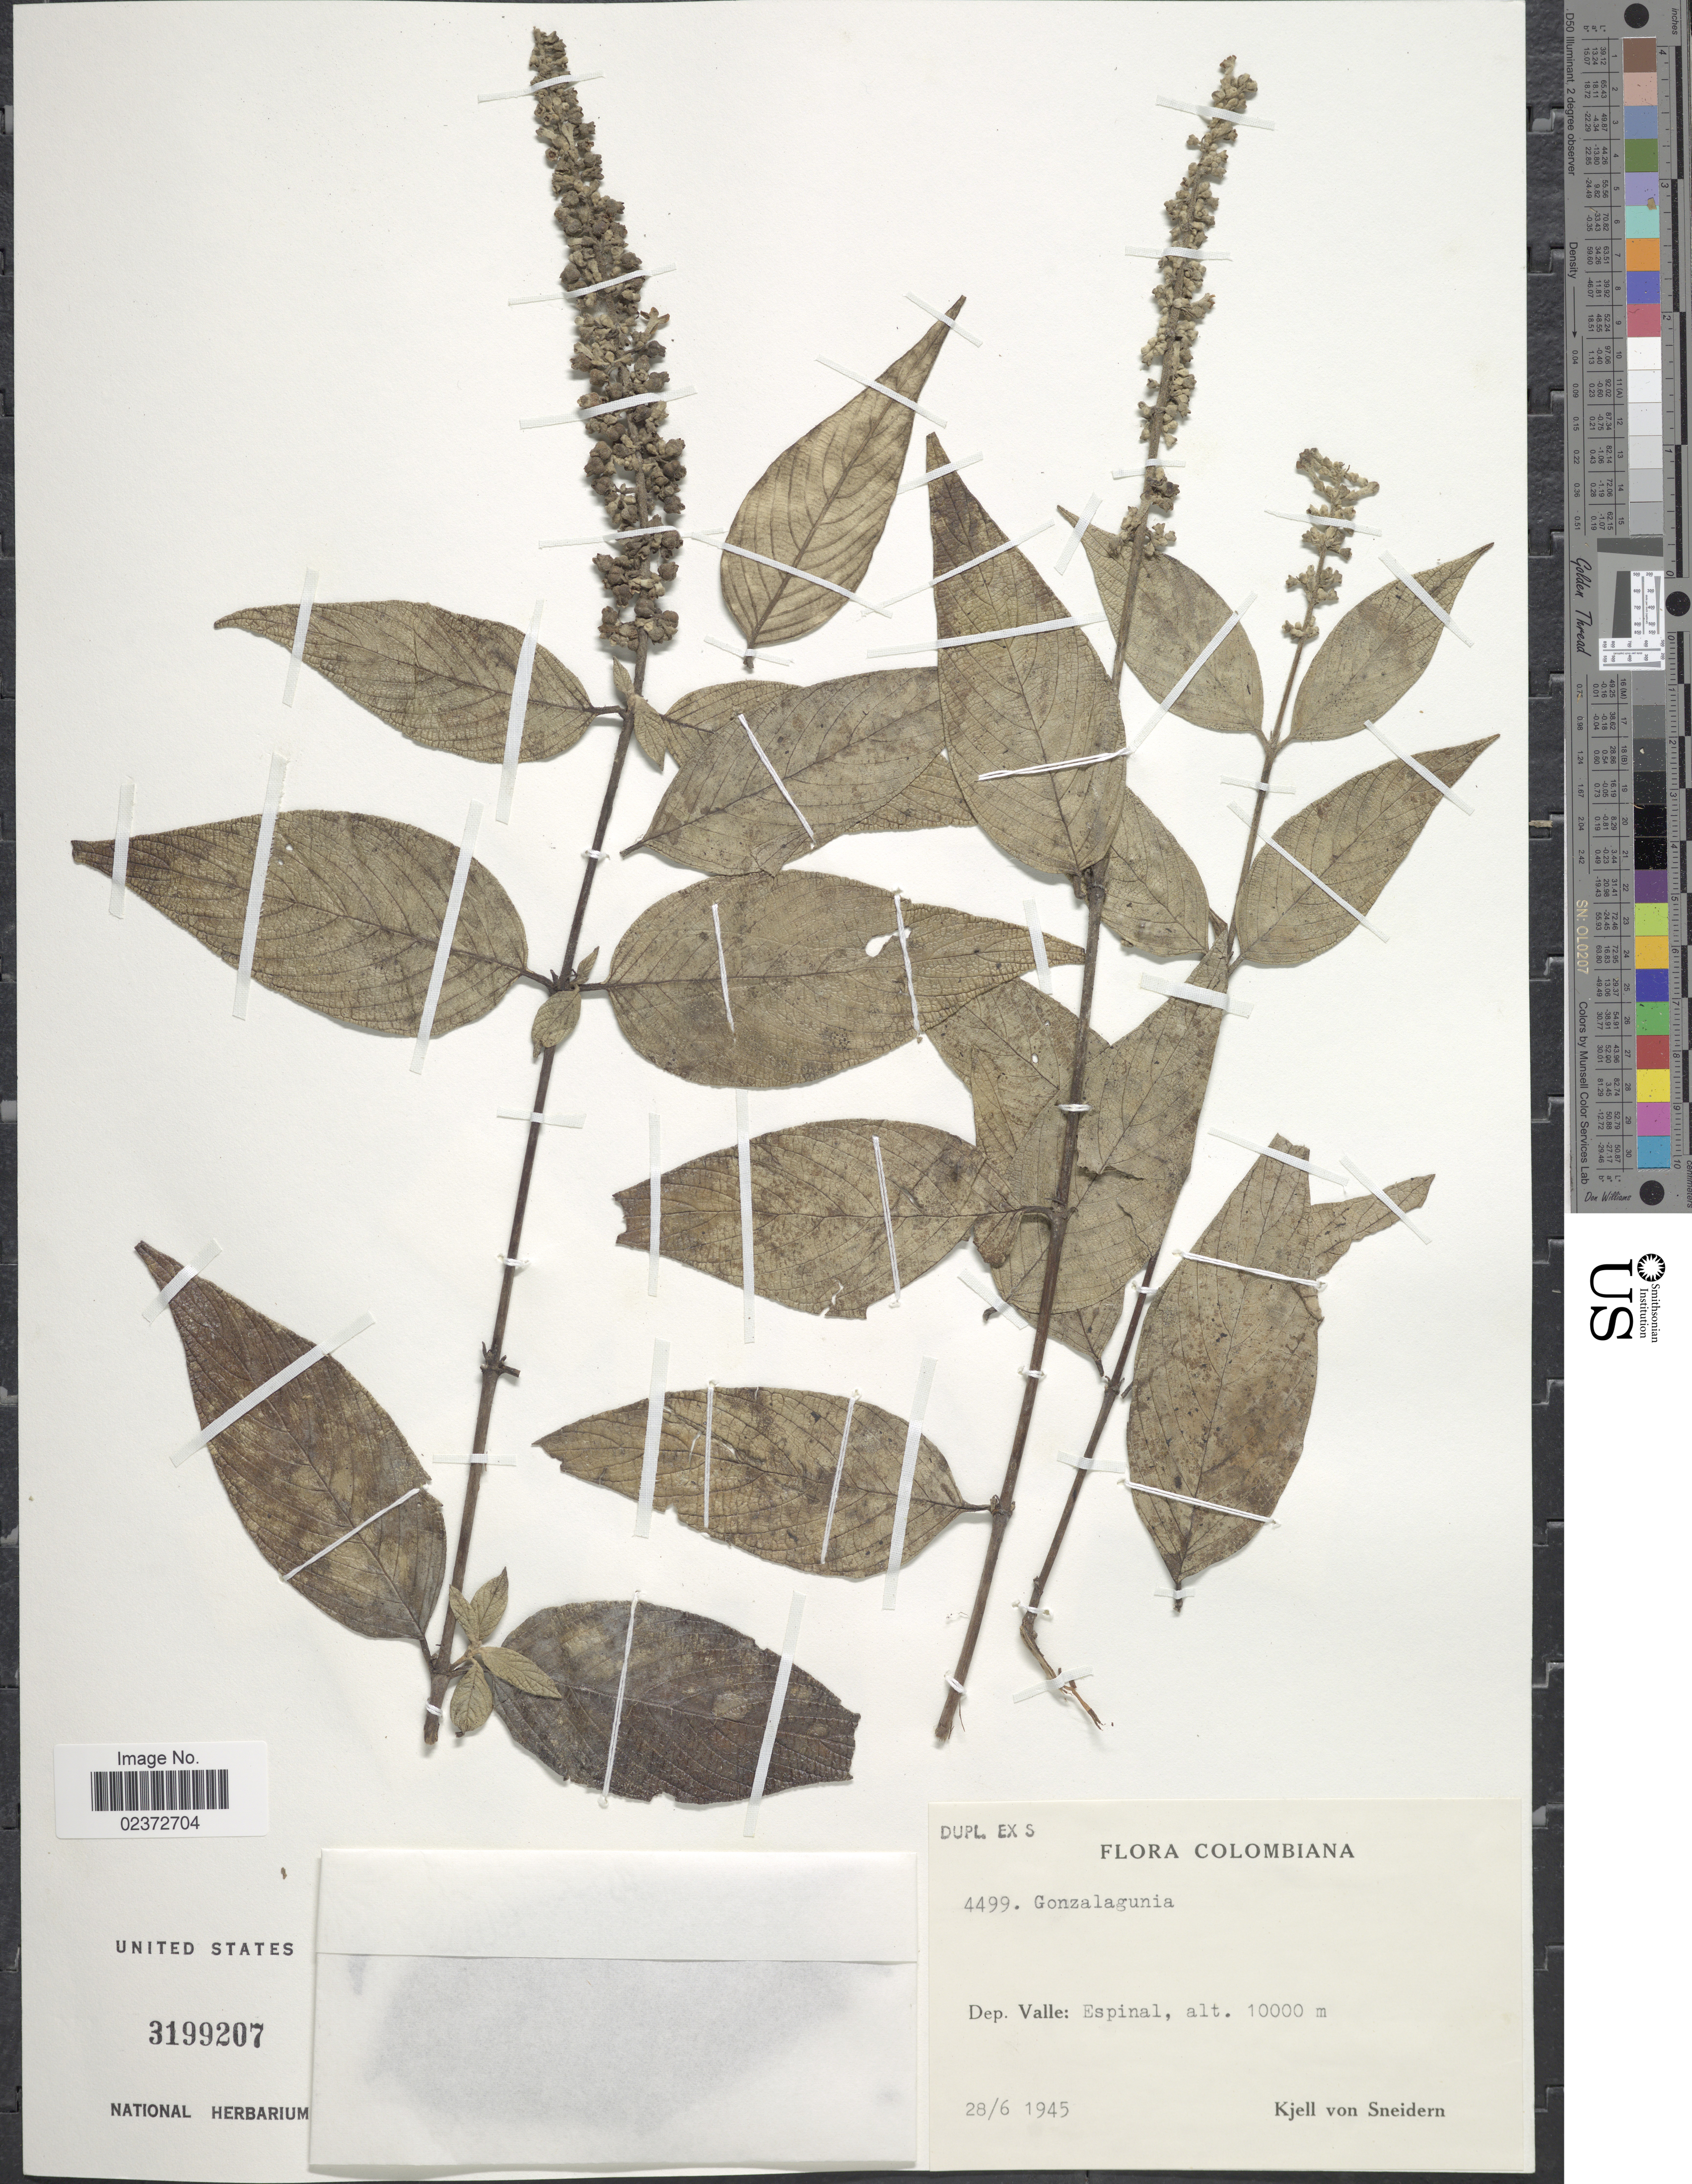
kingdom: Plantae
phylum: Tracheophyta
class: Magnoliopsida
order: Gentianales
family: Rubiaceae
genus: Gonzalagunia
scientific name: Gonzalagunia dependens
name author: Ruiz & Pav.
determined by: Giraldo, Sebastian, (E), Royal Botanic Gardens (Edinburgh) (UNITED KINGDOM)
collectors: K. von Sneidern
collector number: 4499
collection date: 1945-06-28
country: Colombia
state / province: Valle del Cauca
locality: Dep. Valle: Espinal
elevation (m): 10000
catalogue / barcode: US 3199207